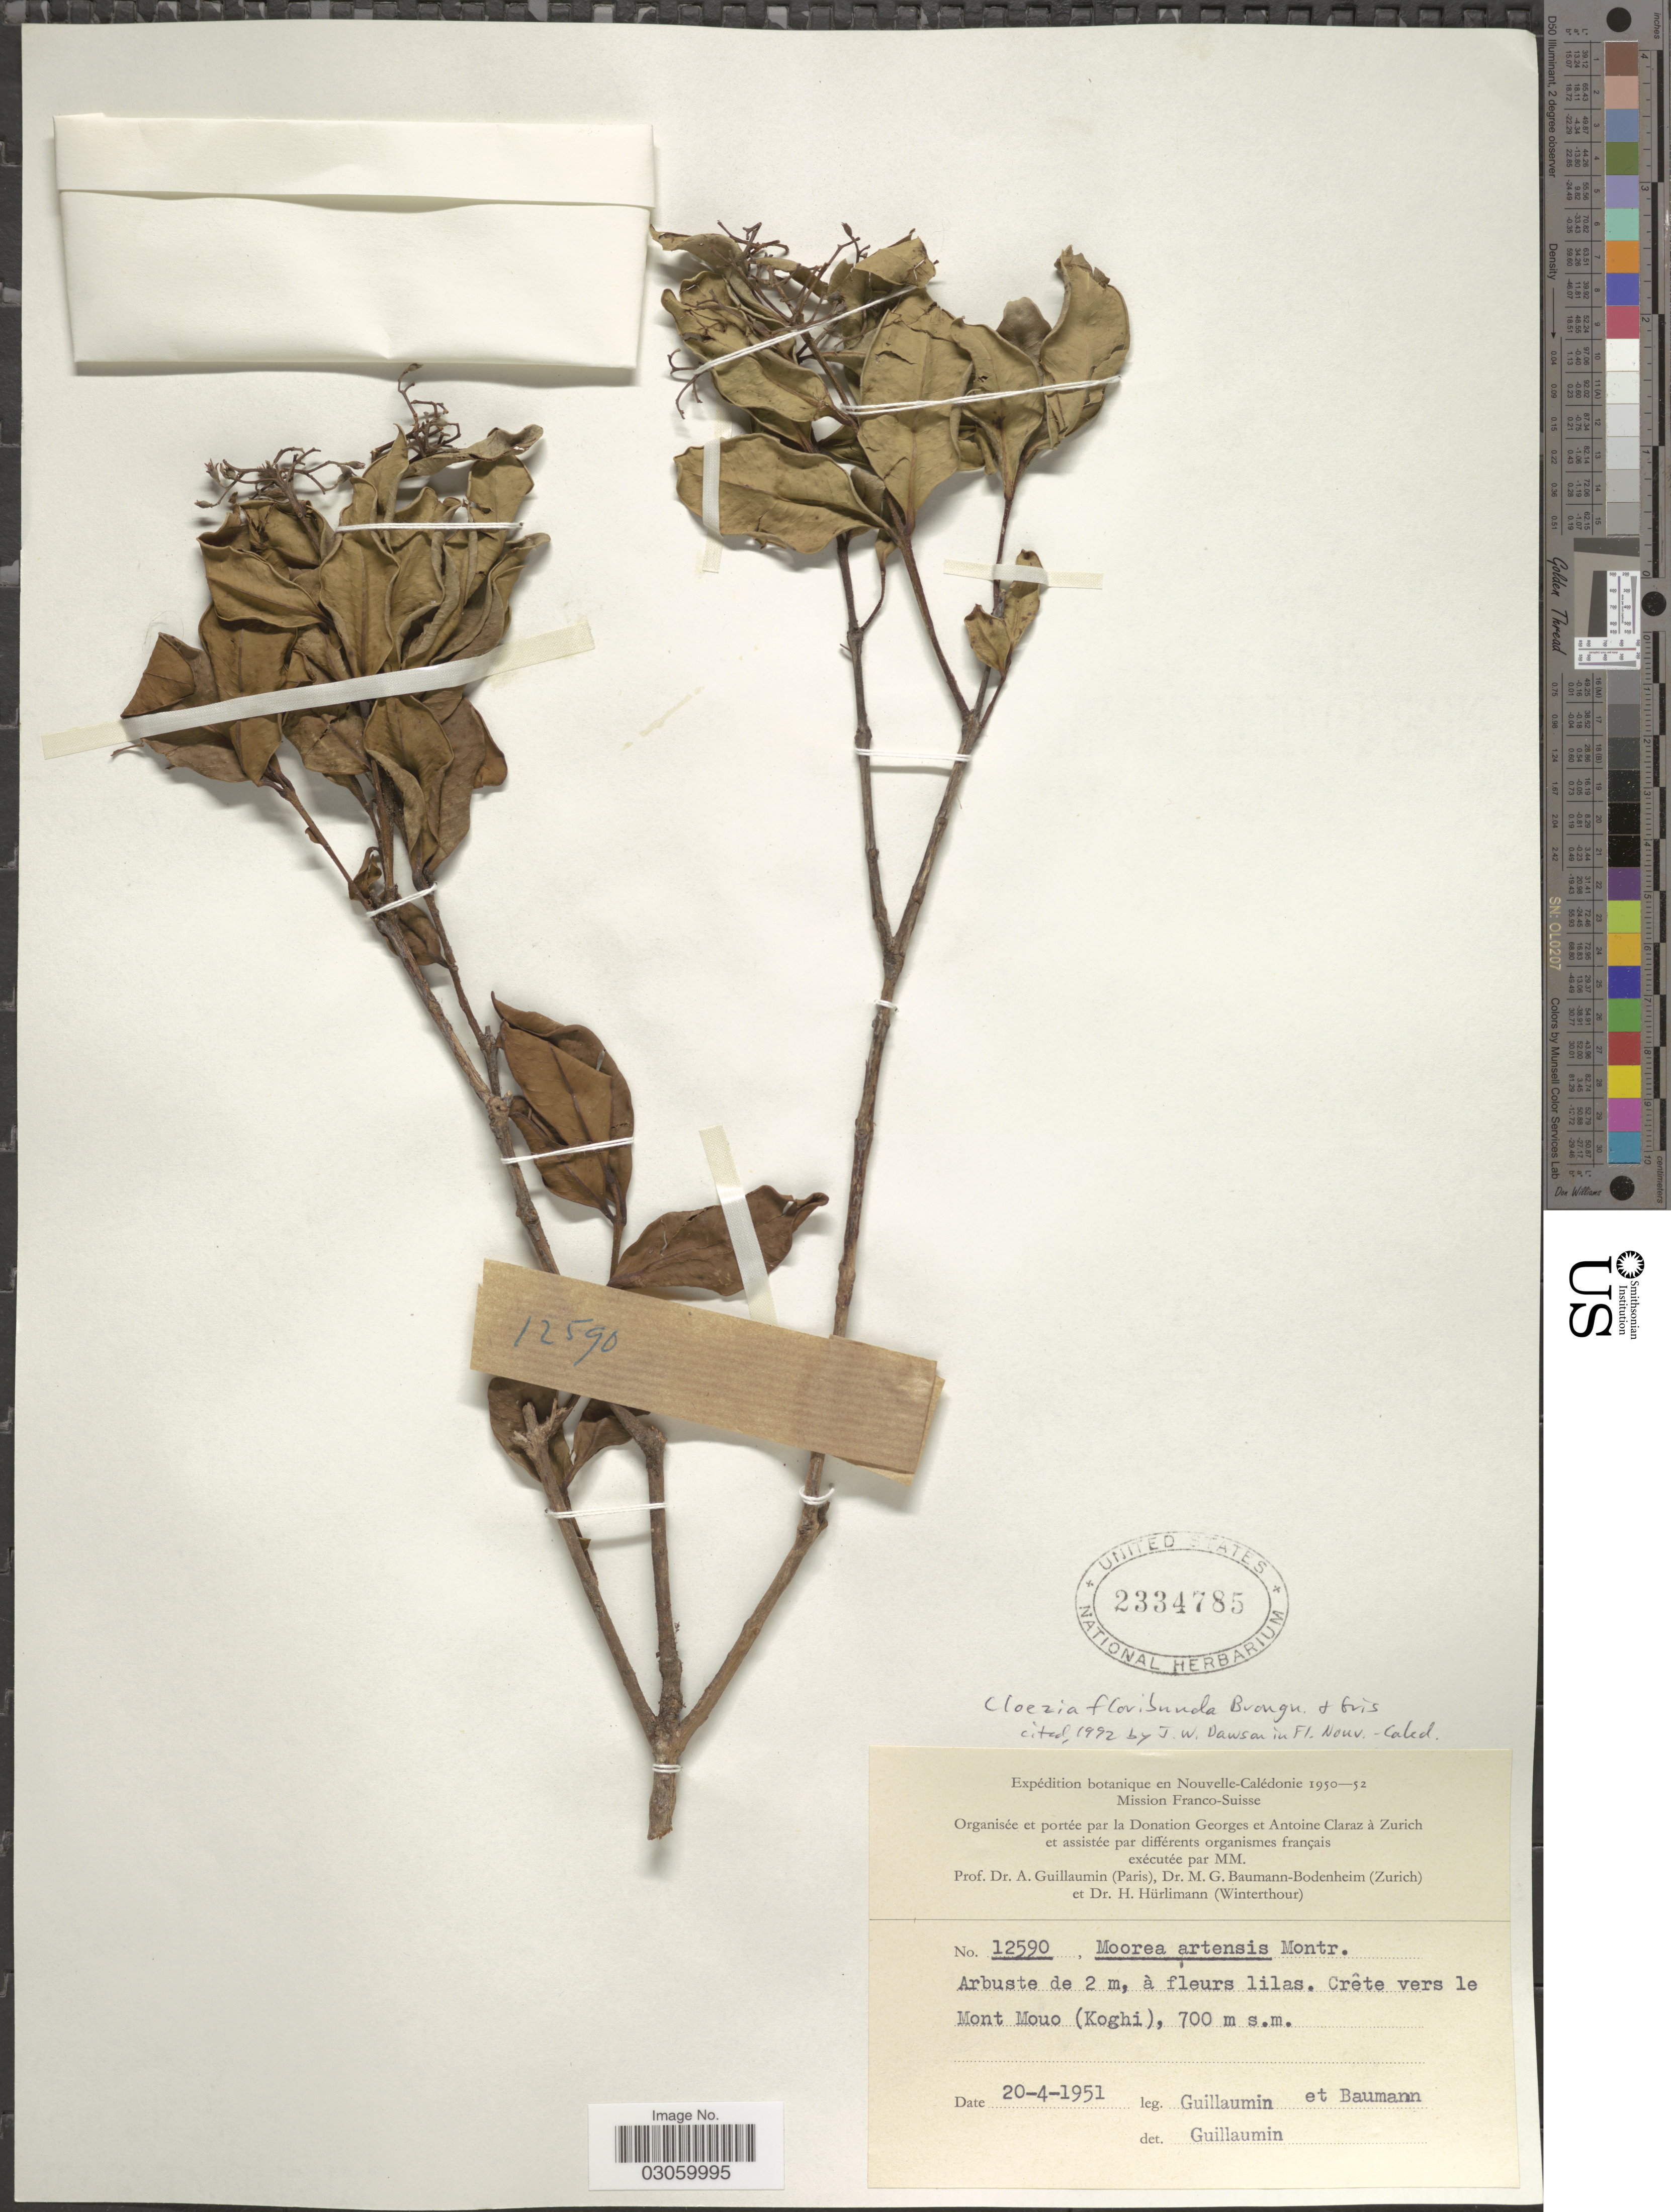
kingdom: Plantae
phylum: Tracheophyta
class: Magnoliopsida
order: Myrtales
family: Myrtaceae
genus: Cloezia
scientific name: Cloezia floribunda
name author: Brongn. & Gris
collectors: A. Guillaumin & M. G. Baumann-Bodenheim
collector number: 12590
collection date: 1951-04-20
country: New Caledonia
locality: Nouvelle-Calédonie, Crête vers le Mont Mouo (Koghi).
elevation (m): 700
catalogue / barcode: US 2334785